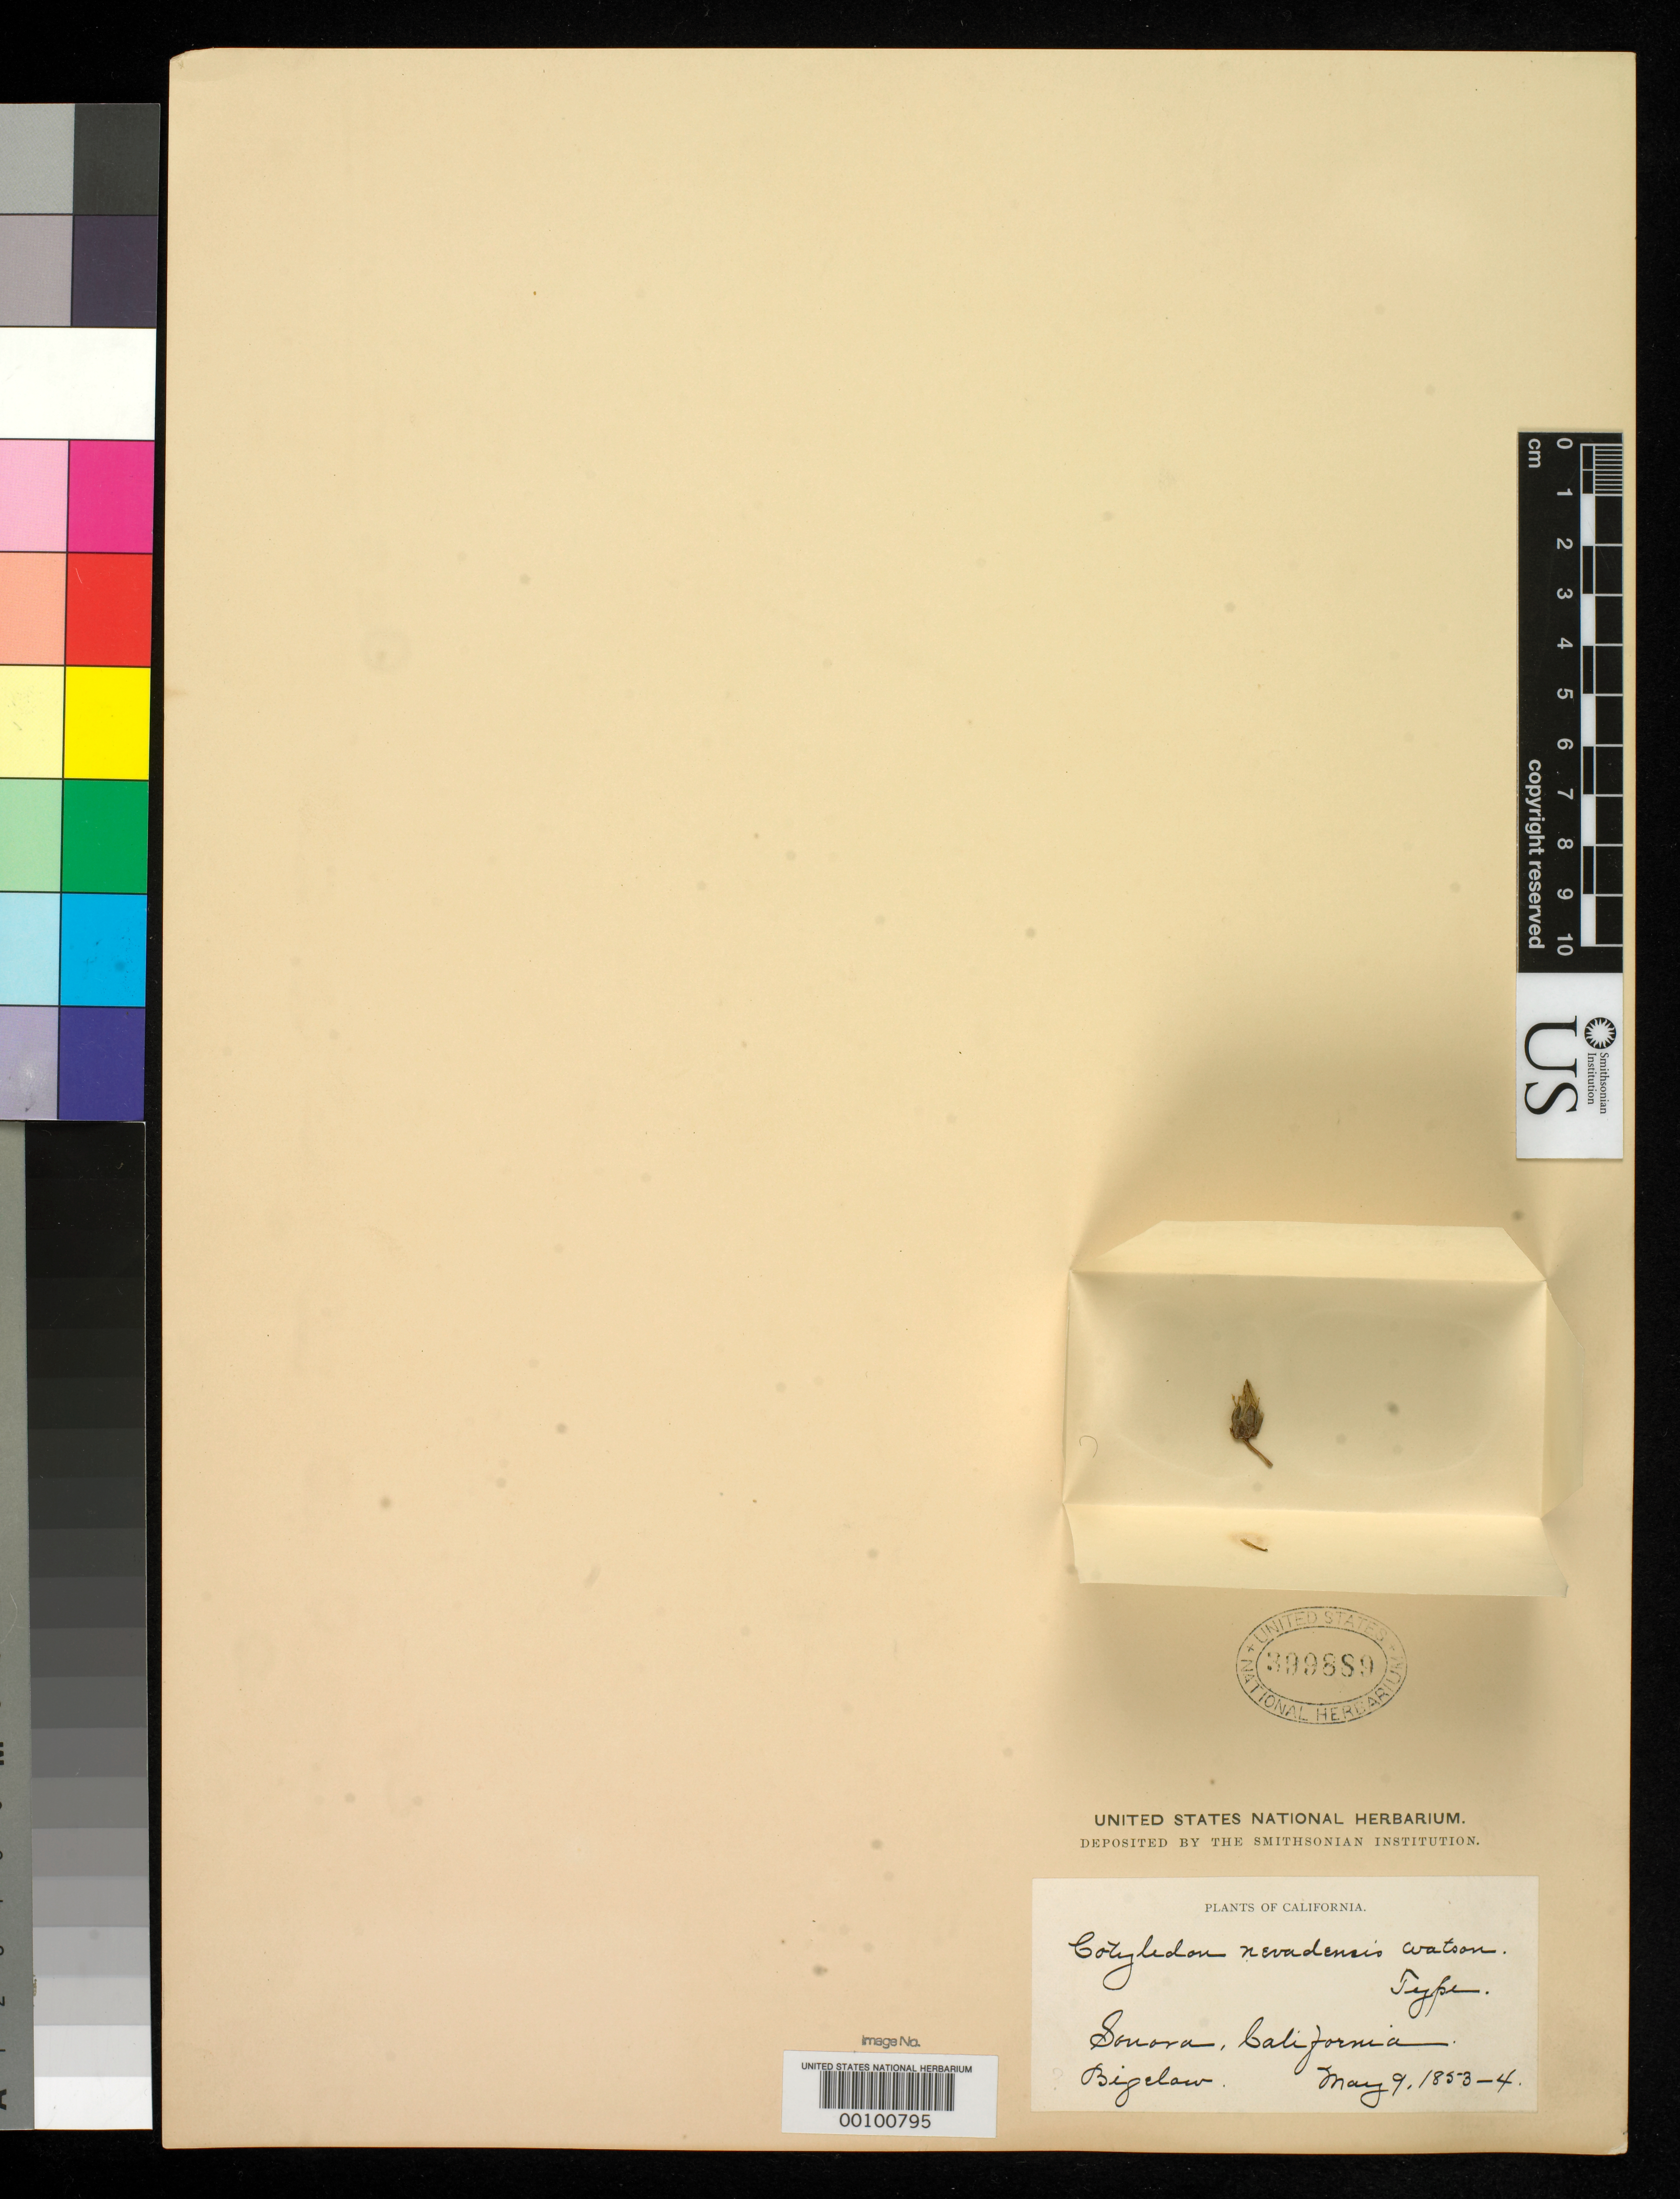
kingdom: Plantae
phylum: Tracheophyta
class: Magnoliopsida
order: Saxifragales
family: Crassulaceae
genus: Cotyledon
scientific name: Cotyledon nevadensis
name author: S. Watson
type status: Type Fragment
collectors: J. M. Bigelow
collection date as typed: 09 May 1853 to -- --- 1854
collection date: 1853-05-09/1854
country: United States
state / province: California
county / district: Tuolumne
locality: Sonora.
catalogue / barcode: US 399889